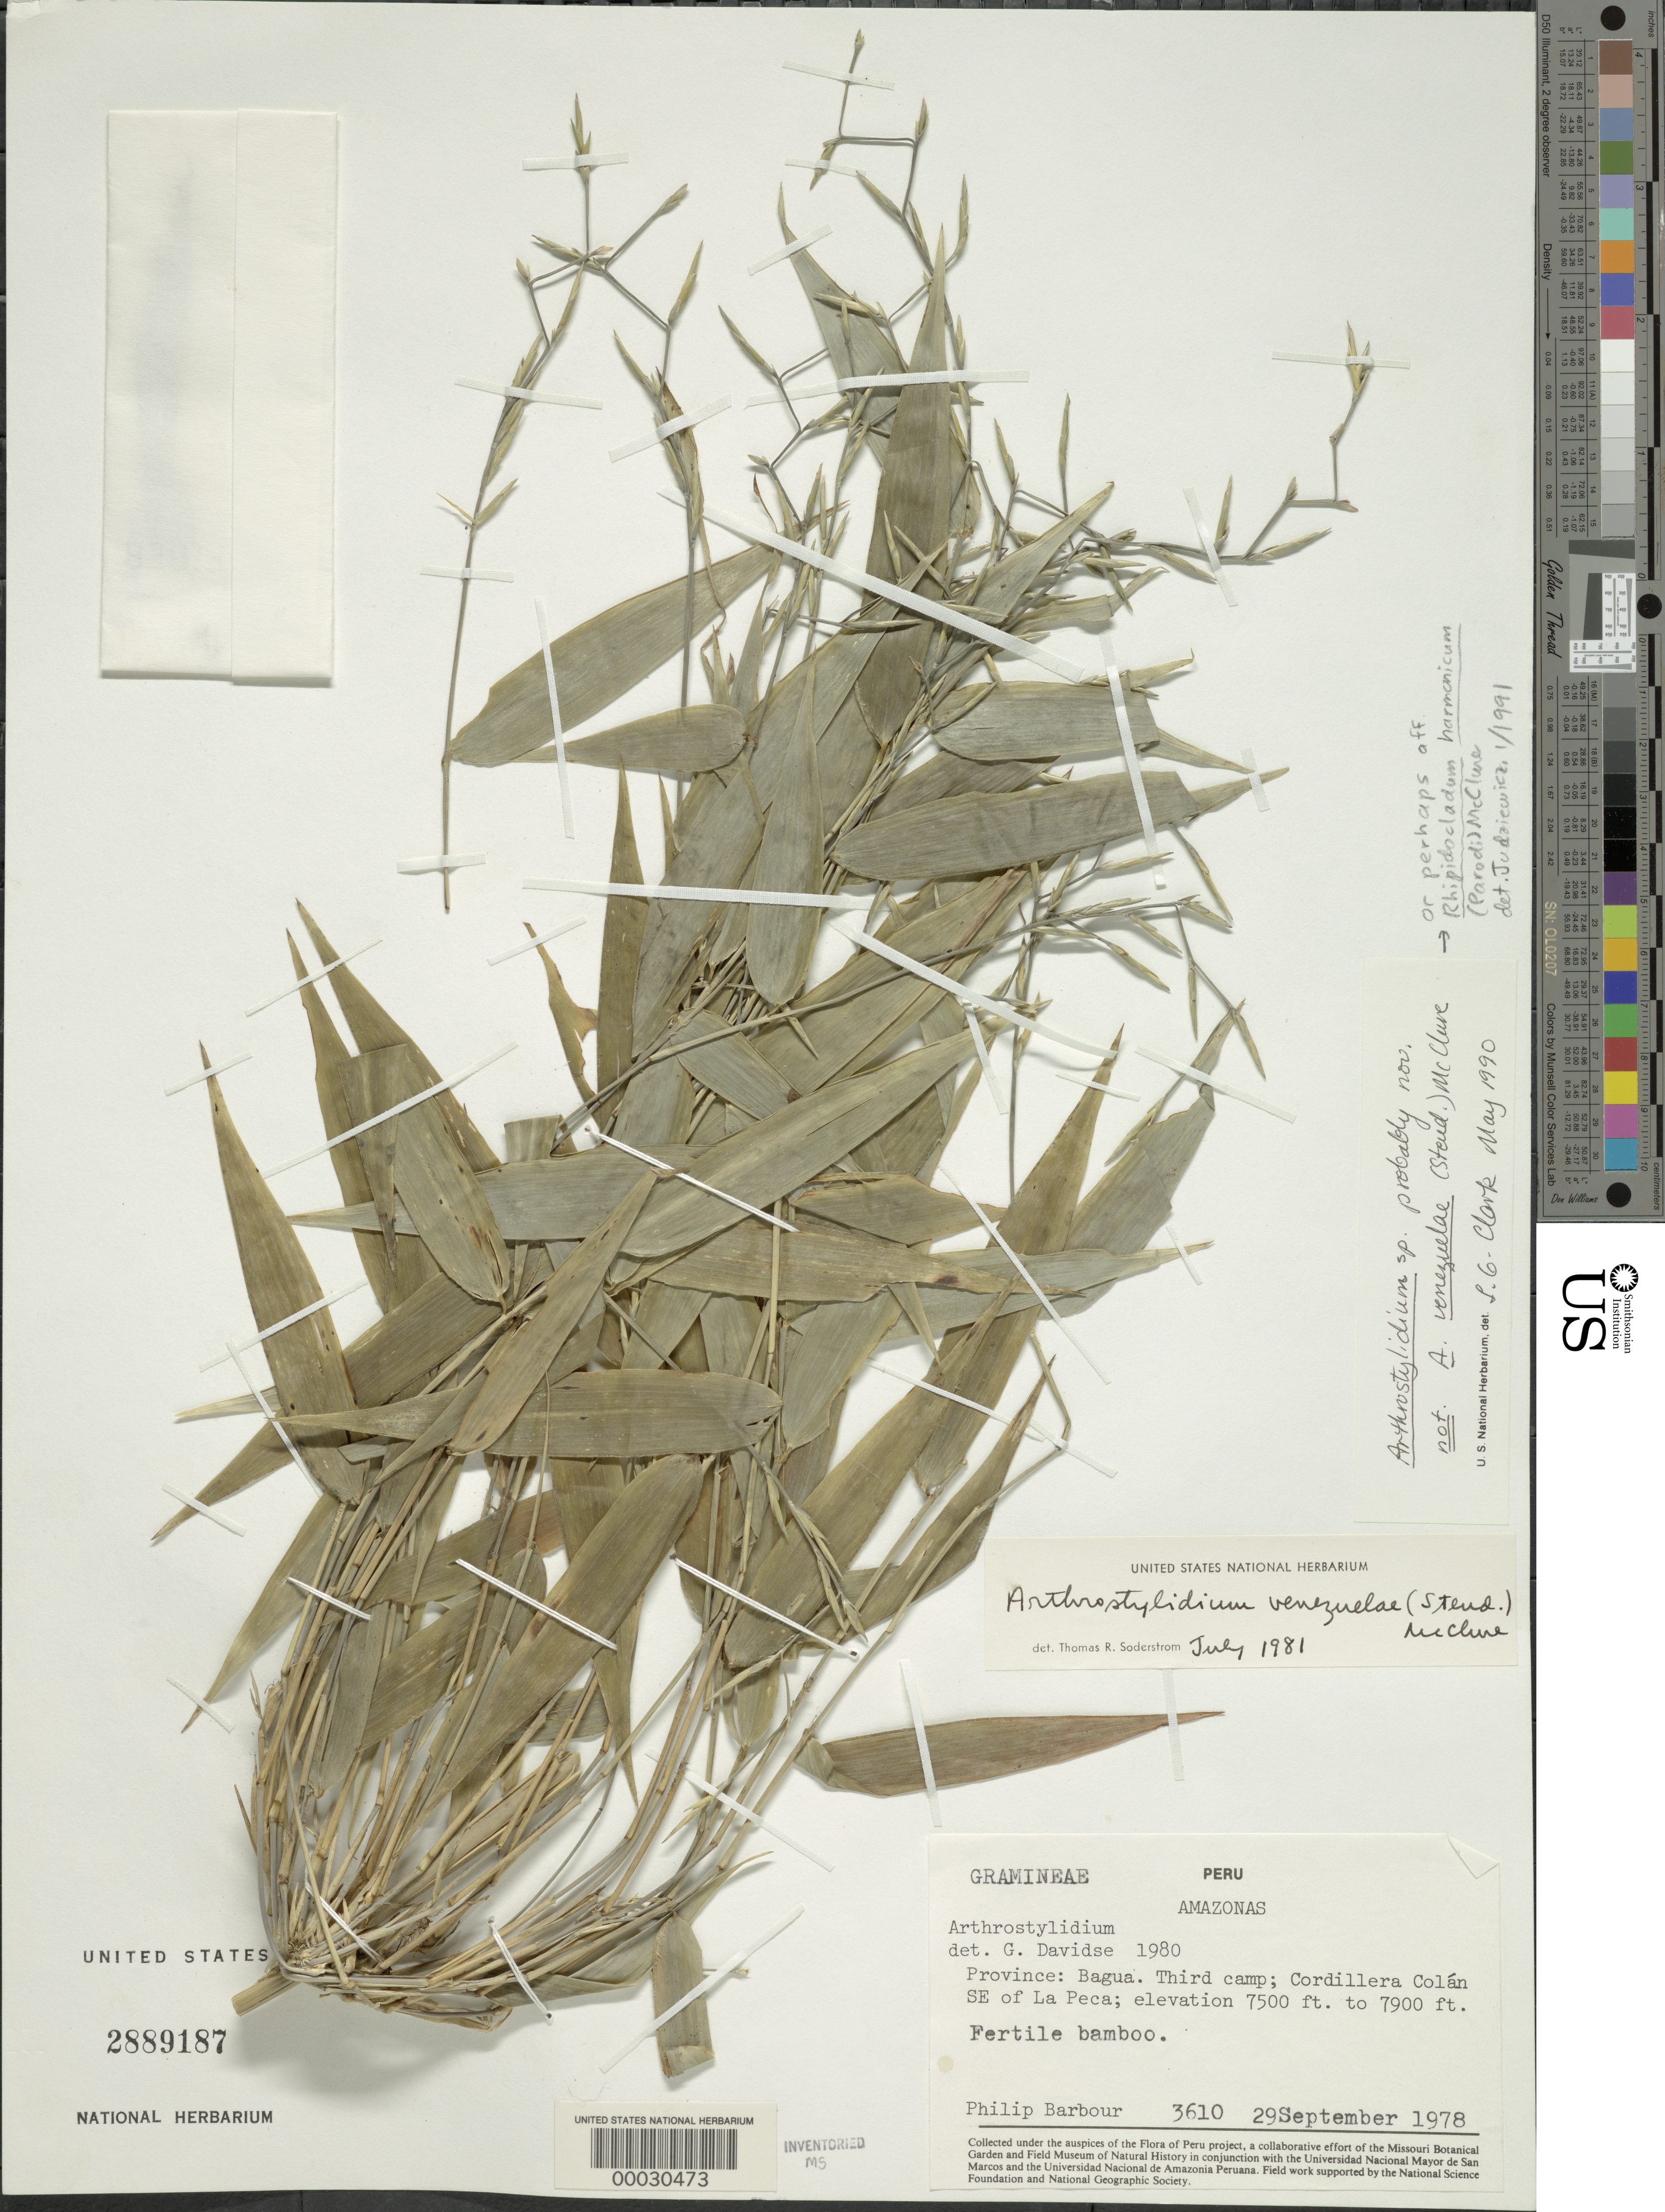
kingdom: Plantae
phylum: Tracheophyta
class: Liliopsida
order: Poales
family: Poaceae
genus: Arthrostylidium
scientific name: Arthrostylidium venezuelae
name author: (Steud.) McClure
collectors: P. Barbour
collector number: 3610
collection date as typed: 29 Sep 1978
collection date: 1978-09-29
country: Peru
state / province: Amazonas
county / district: Bagua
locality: third camp, Cordillera Colan , SE of La Peca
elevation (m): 2288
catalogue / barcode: US 2889187